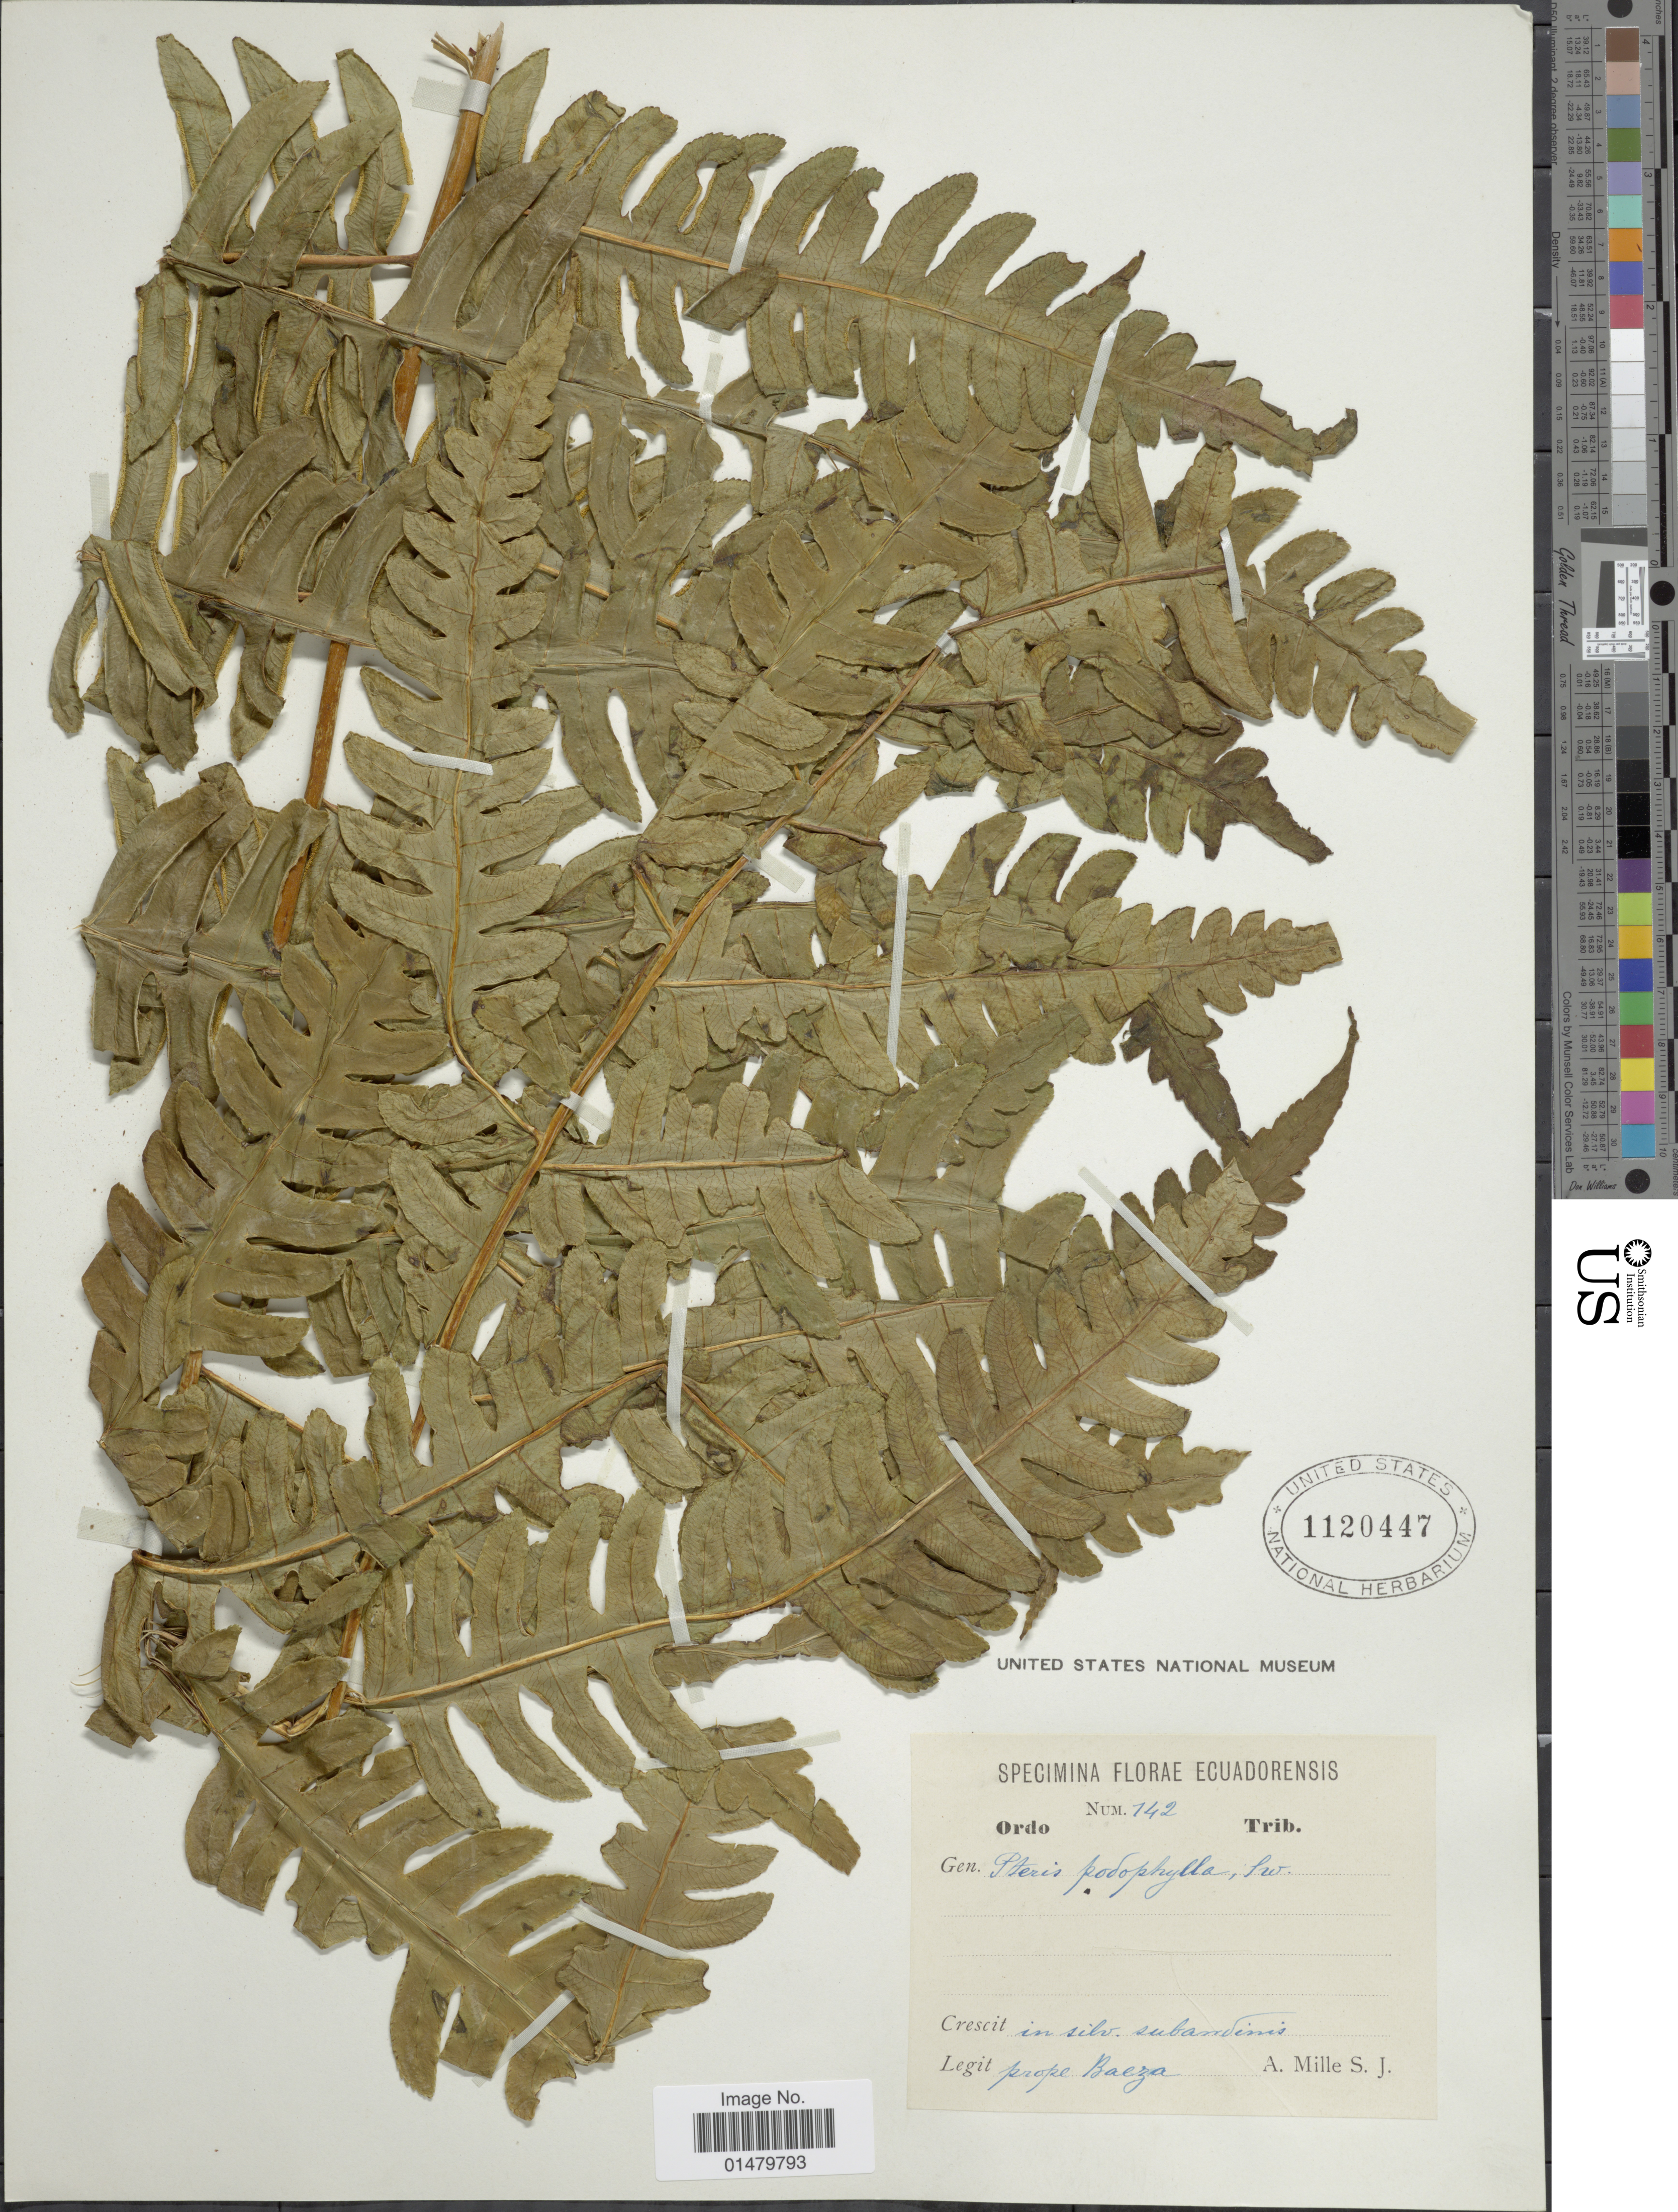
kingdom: Plantae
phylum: Tracheophyta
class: Polypodiopsida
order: Polypodiales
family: Pteridaceae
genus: Pteris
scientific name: Pteris podophylla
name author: Sw.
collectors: S. J. A. Mille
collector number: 142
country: Ecuador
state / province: Napo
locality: Florae Ecuadorensis. Crescit: in silv. subandinis. prope Baeza.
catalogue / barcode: US 1120447